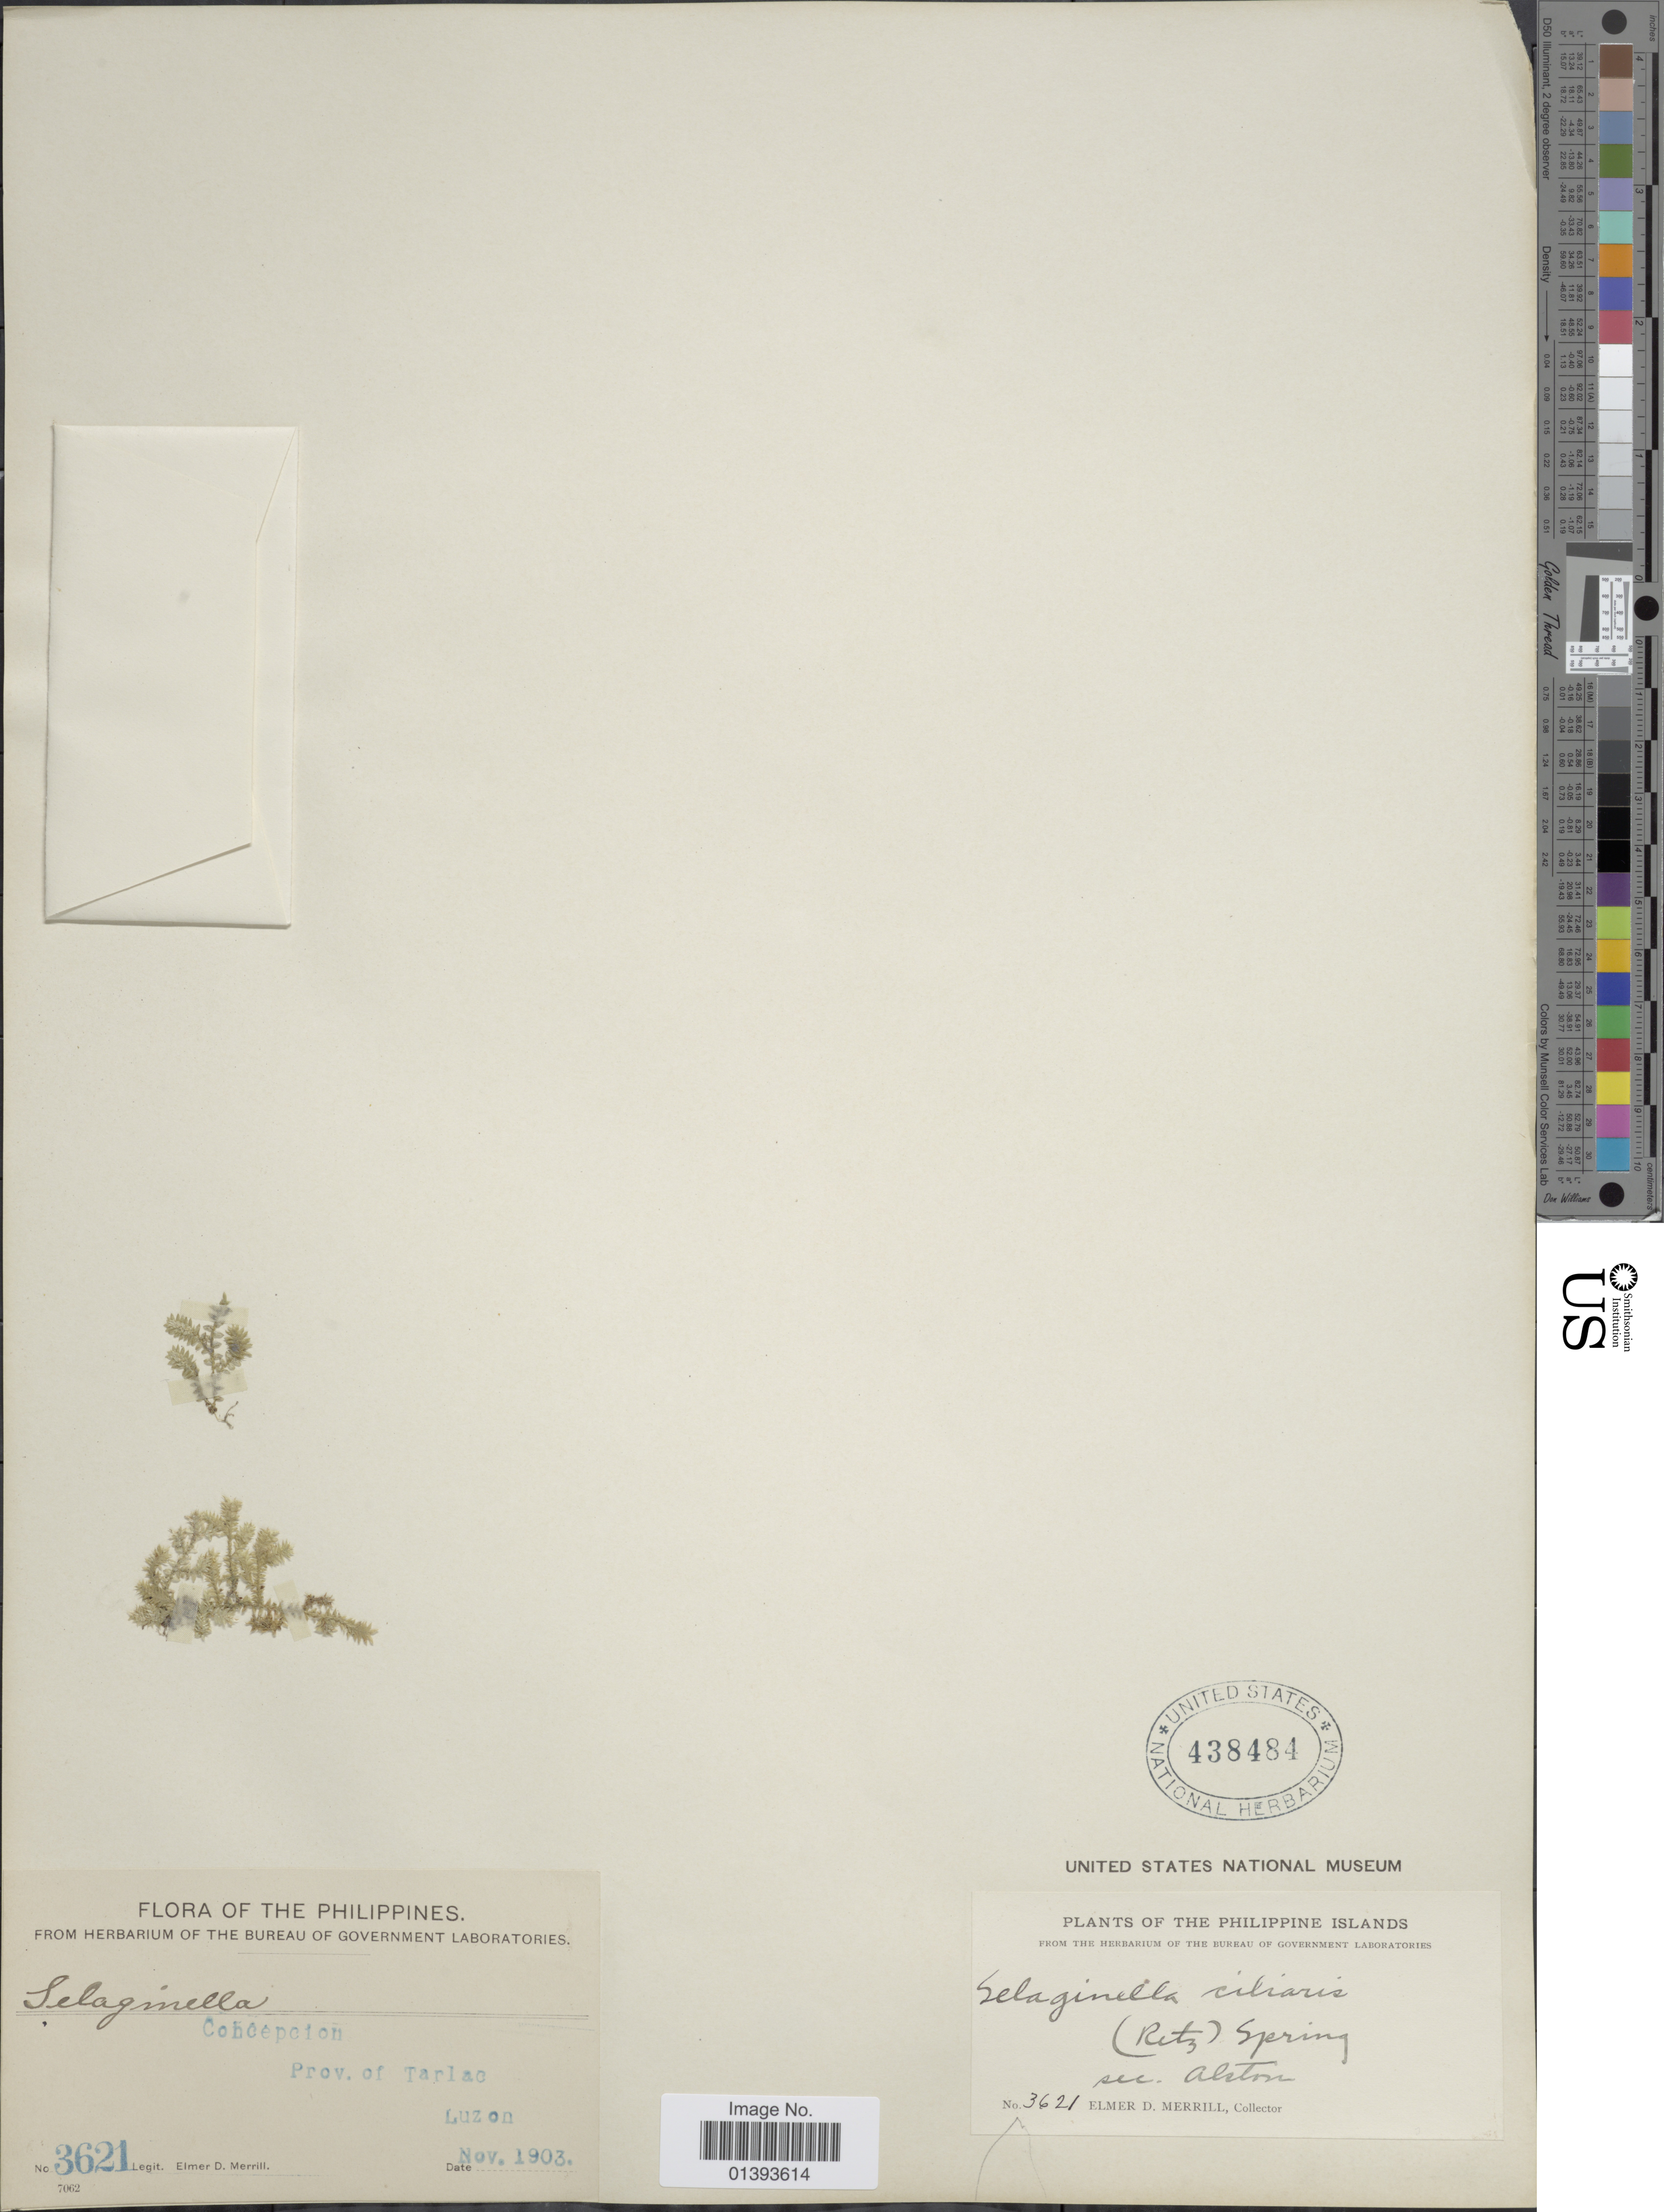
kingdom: Plantae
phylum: Tracheophyta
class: Lycopodiopsida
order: Selaginellales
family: Selaginellaceae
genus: Selaginella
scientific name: Selaginella ciliaris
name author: (Retz.) Spring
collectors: E. D. Merrill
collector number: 3621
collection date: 1903-11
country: Philippines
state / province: Central Luzon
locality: Concepcion, prov. of Tarlao, Luzon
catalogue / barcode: US 438484